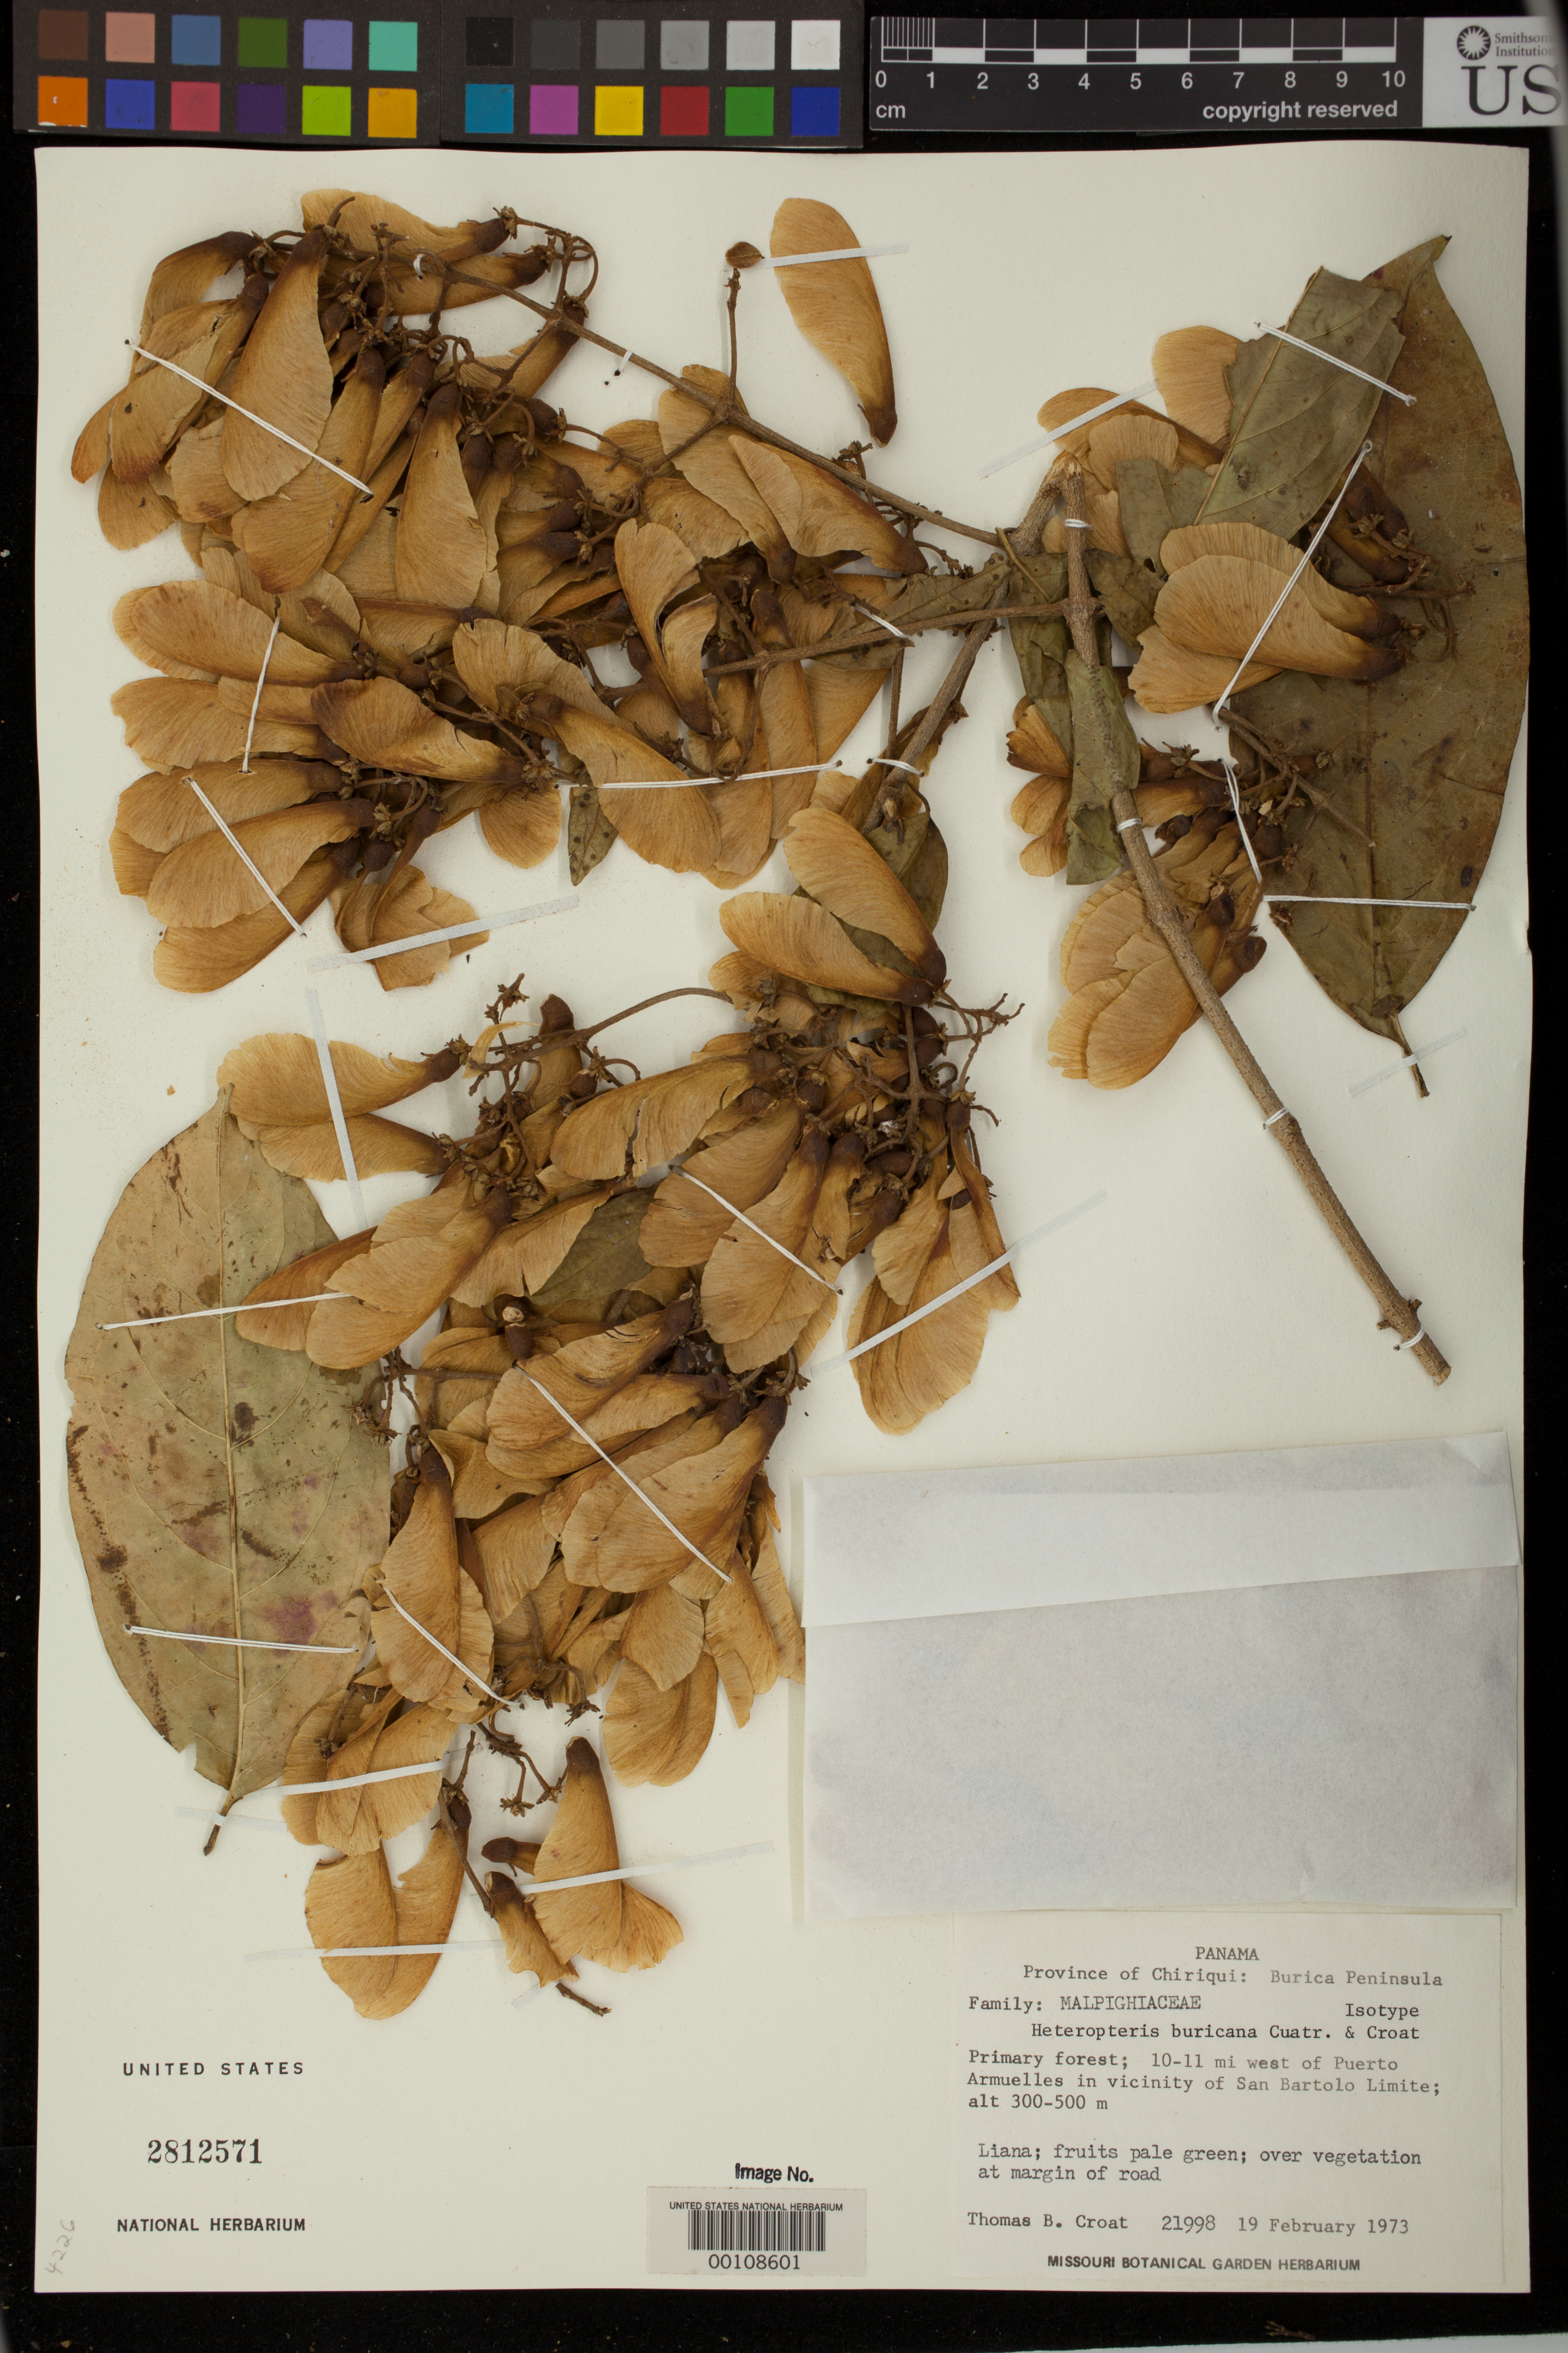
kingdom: Plantae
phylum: Tracheophyta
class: Magnoliopsida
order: Malpighiales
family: Malpighiaceae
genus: Heteropterys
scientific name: Heteropterys buricana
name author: Cuatrec. & Croat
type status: Isotype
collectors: T. B. Croat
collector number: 21998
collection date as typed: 19 Feb 1973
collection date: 1973-02-19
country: Panama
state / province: Chiriquí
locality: Peninsula W of Puerto Armuelles, vicinity of San Bartolo.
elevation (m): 300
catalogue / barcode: US 2812571